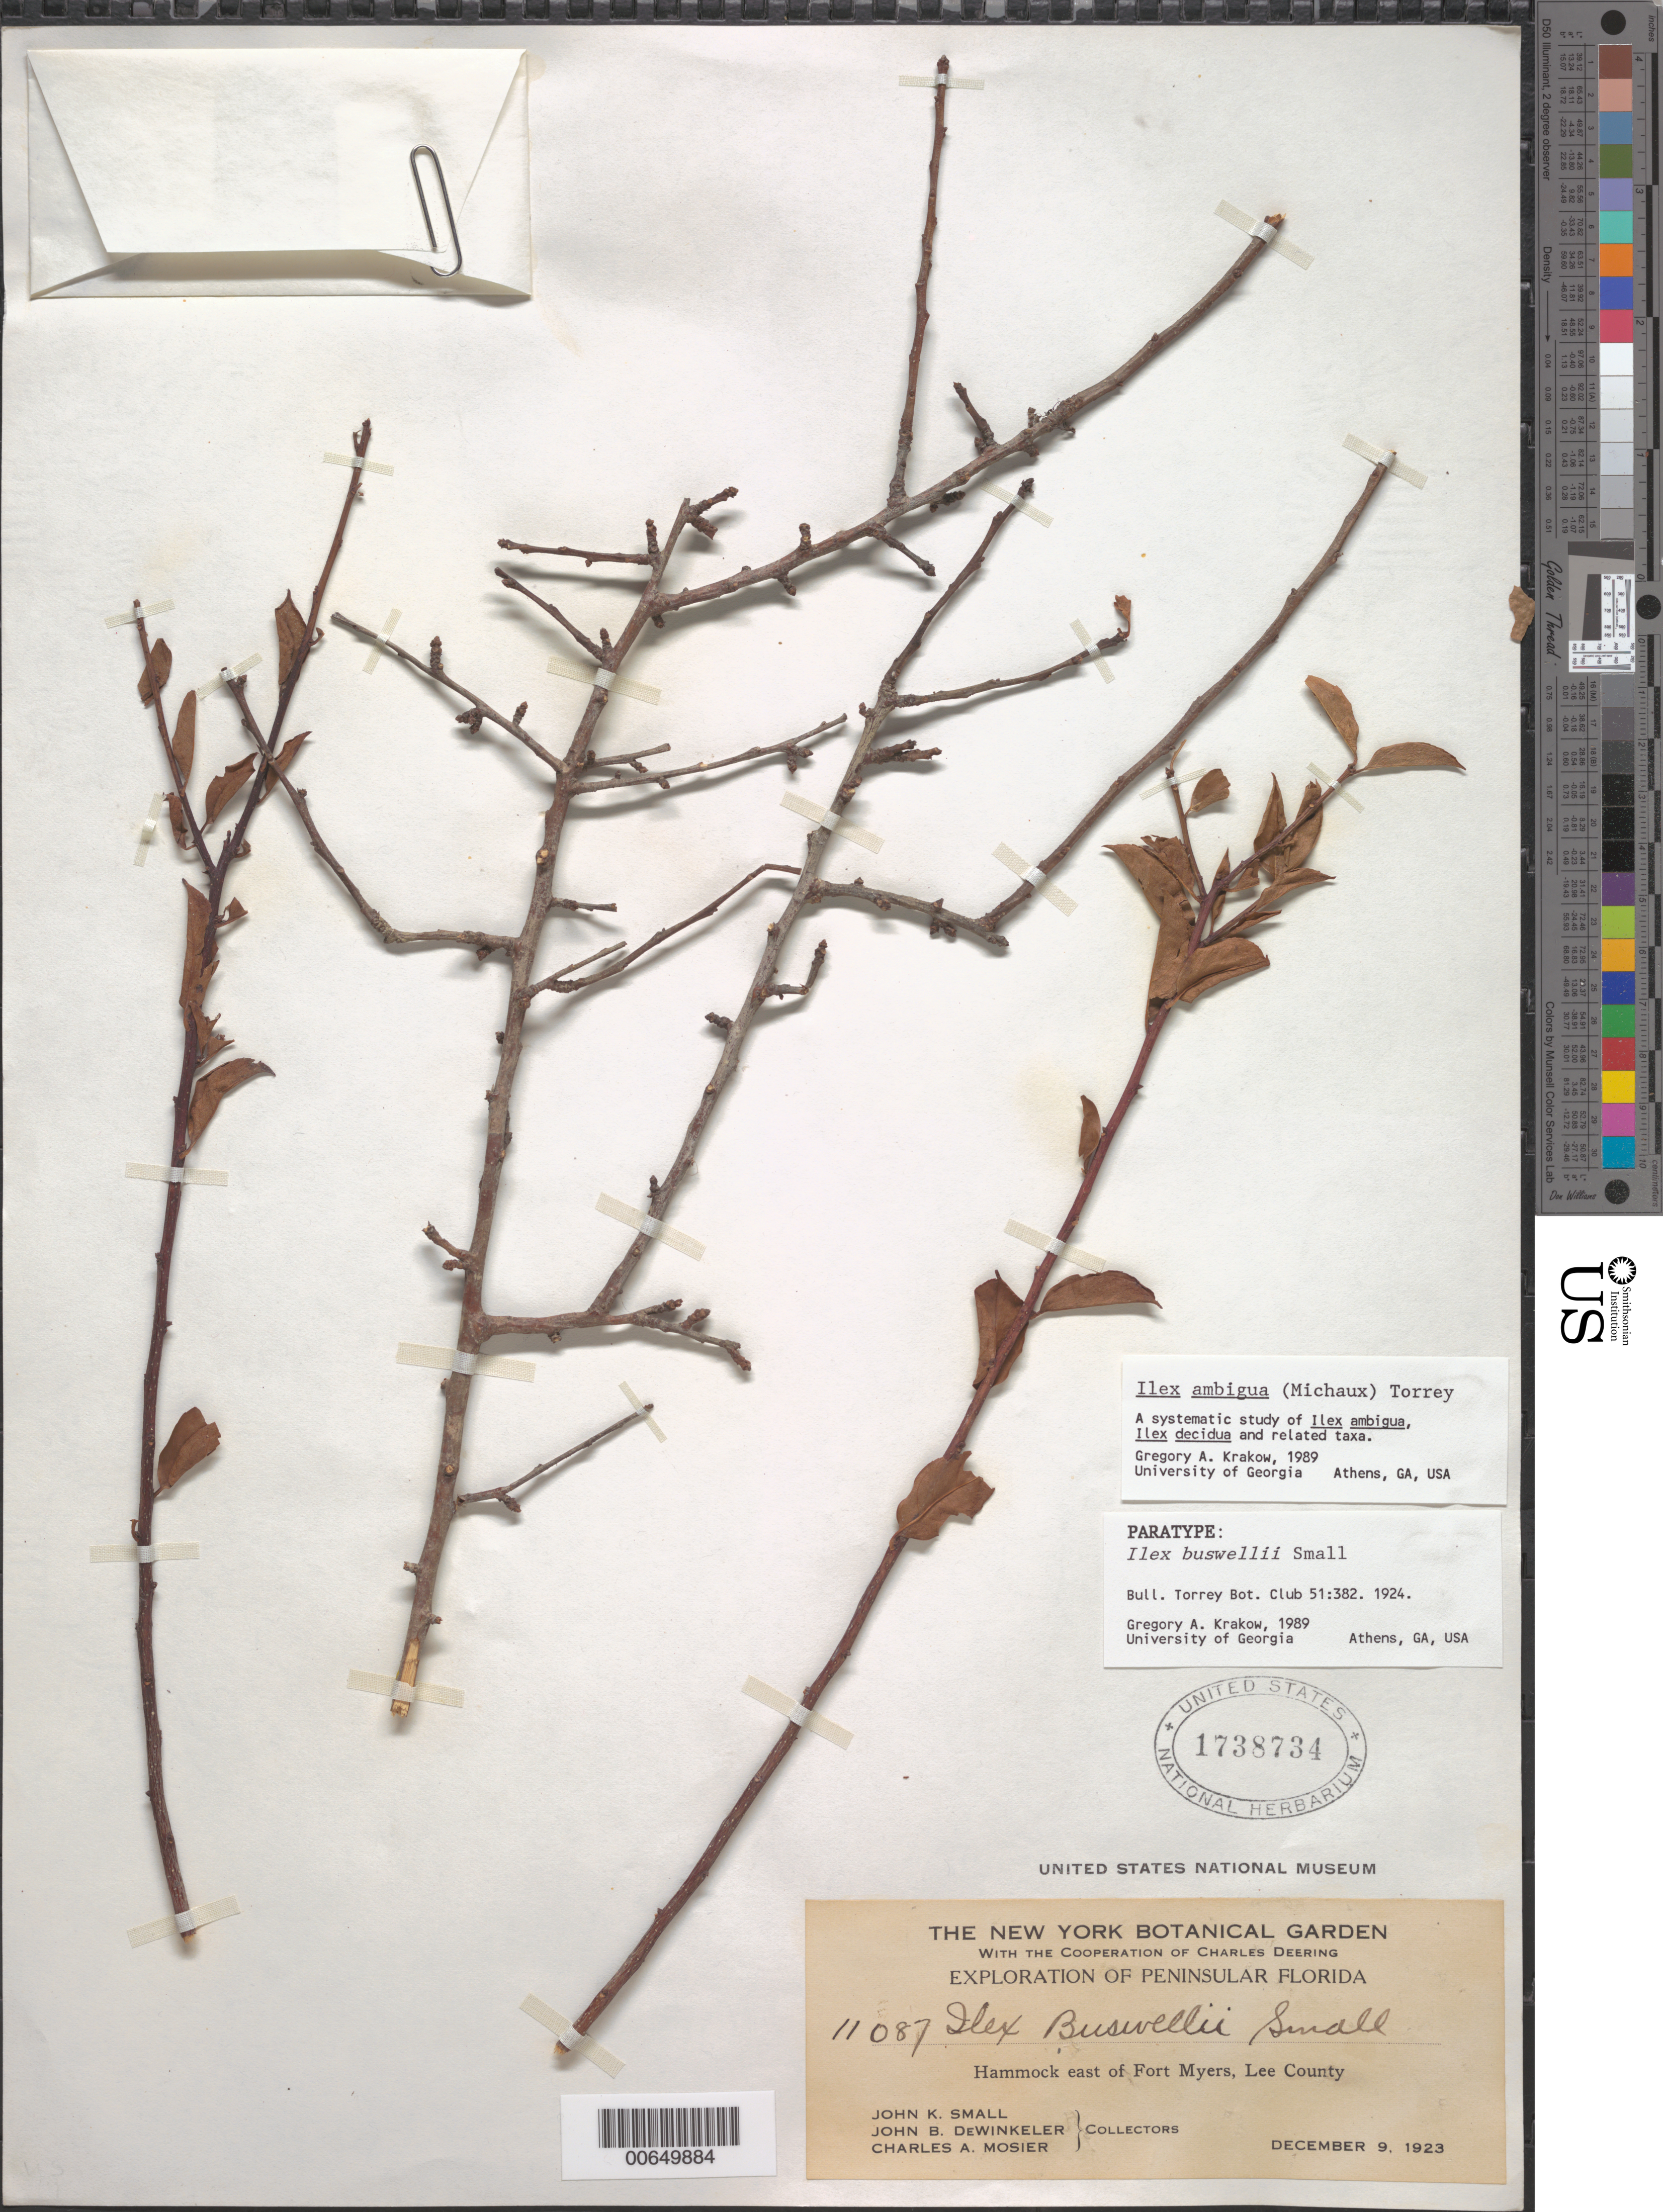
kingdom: Plantae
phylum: Tracheophyta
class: Magnoliopsida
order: Aquifoliales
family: Aquifoliaceae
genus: Ilex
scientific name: Ilex ambigua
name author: Chapm.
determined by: Krakow, G. A.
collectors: J. K. Small, J. DeWinkeler & C. A. Mosier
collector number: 11087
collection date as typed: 12 Sep 1923 or 09 Dec 1923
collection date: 1923-09-12 or 1923-12-09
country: United States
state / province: Florida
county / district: Lee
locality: Hammock east of Ft. Myers.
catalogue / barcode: US 1738734